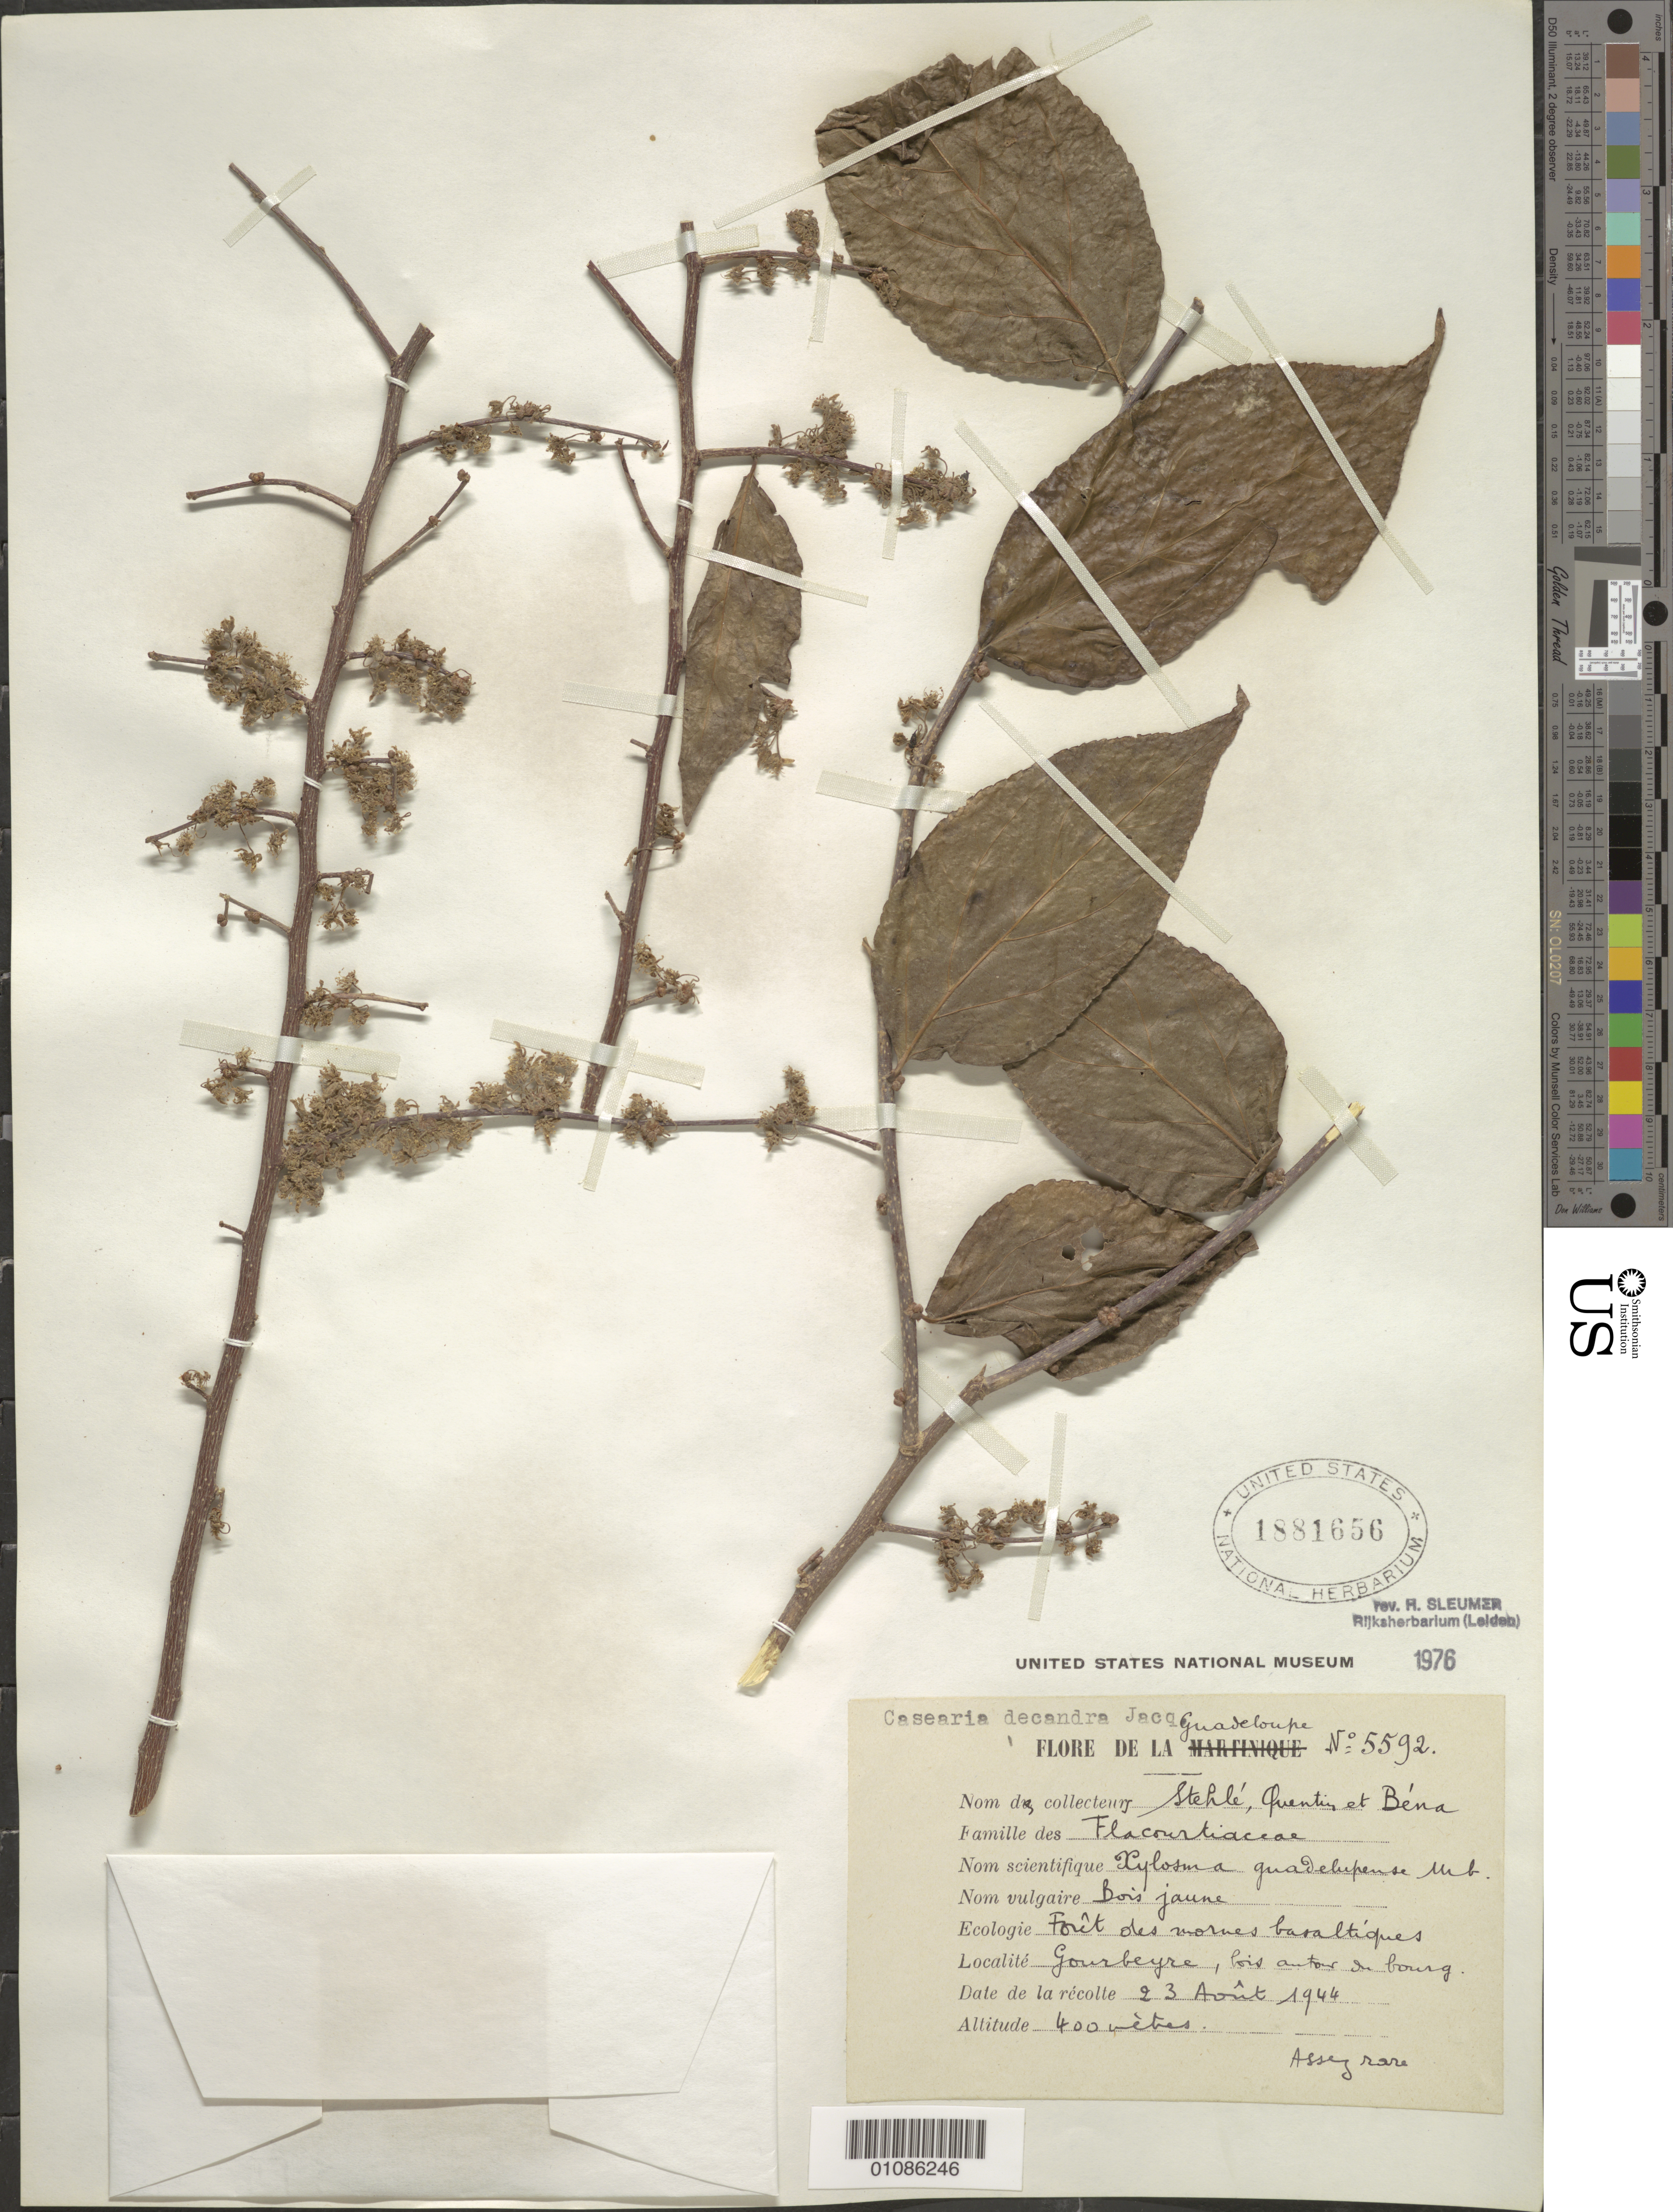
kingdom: Plantae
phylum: Tracheophyta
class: Magnoliopsida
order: Malpighiales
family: Salicaceae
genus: Casearia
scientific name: Casearia decandra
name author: Jacq.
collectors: H. Stehlé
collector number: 5592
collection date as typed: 23 Aug 1944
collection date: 1944-08-23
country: Guadeloupe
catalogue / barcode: US 1881656